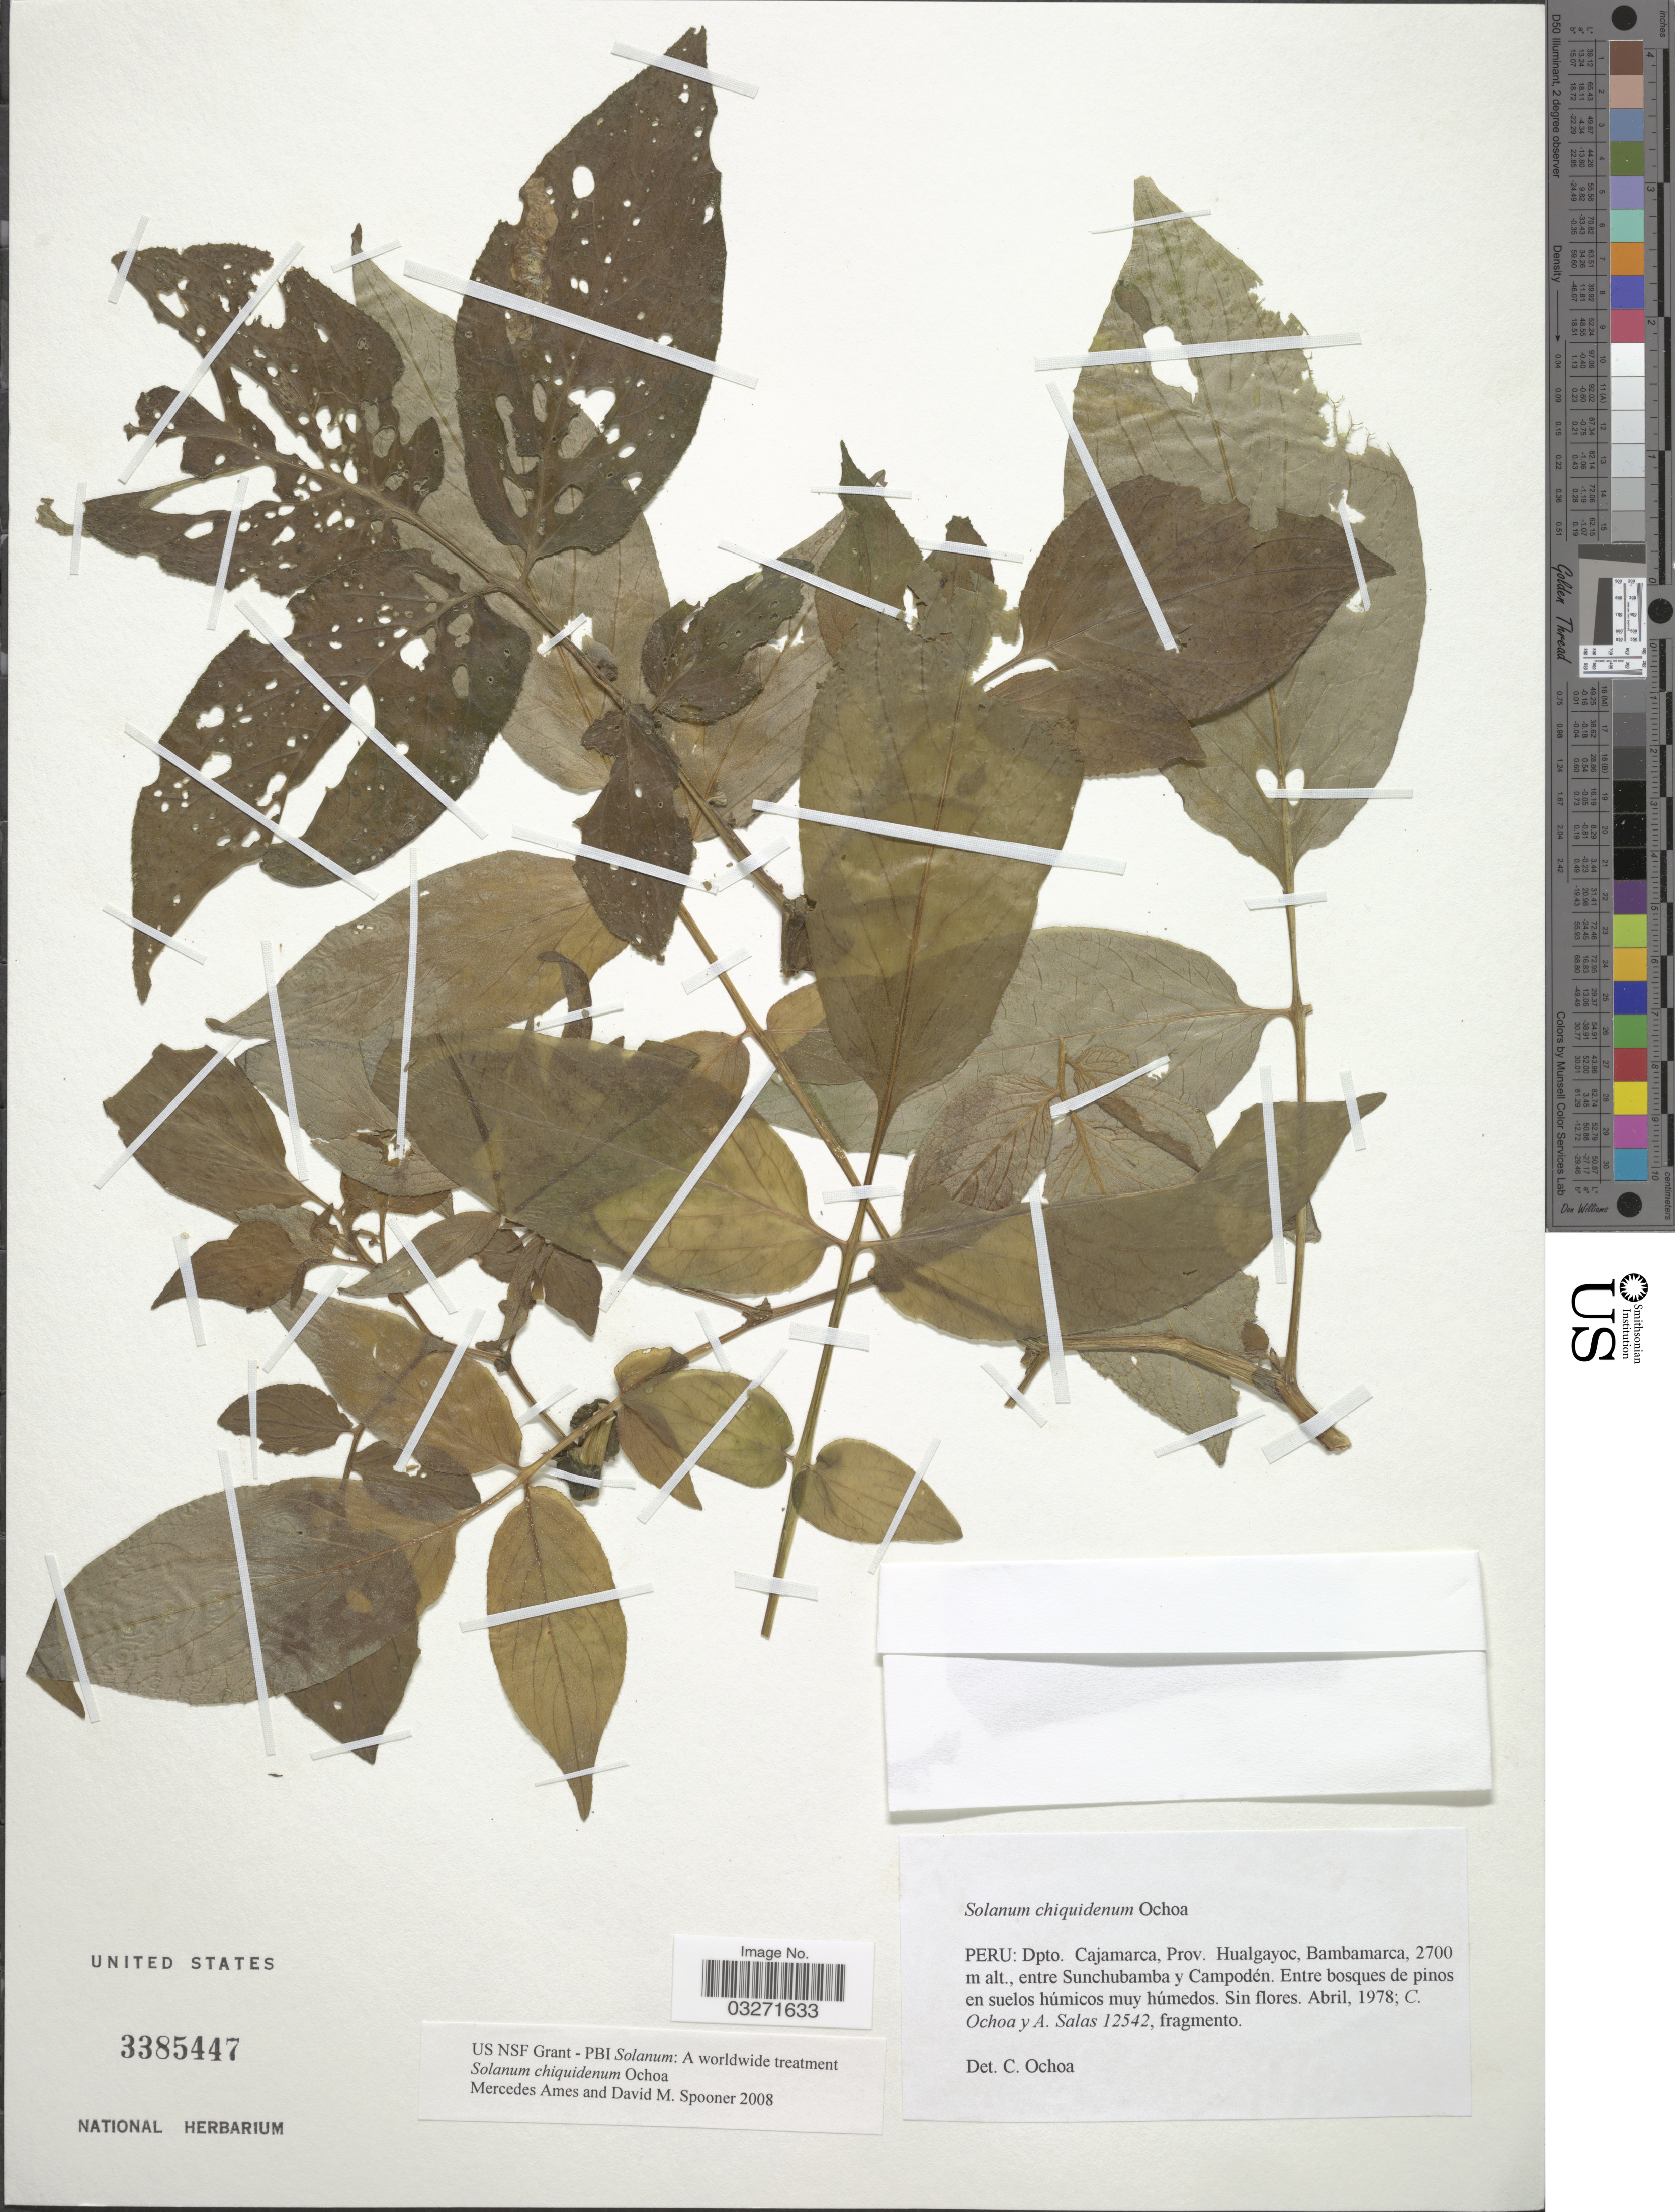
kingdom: Plantae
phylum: Tracheophyta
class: Magnoliopsida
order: Solanales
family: Solanaceae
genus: Solanum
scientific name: Solanum chiquidenum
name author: Ochoa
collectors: C. Ochoa & A. Salas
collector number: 12542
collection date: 1978-04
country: Peru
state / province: Cajamarca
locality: Dpto. Cajamarca, Prov. Hualgayoc, Bambamarca, entre Suchubamba y Campodén.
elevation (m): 2700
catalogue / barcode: US 3385447